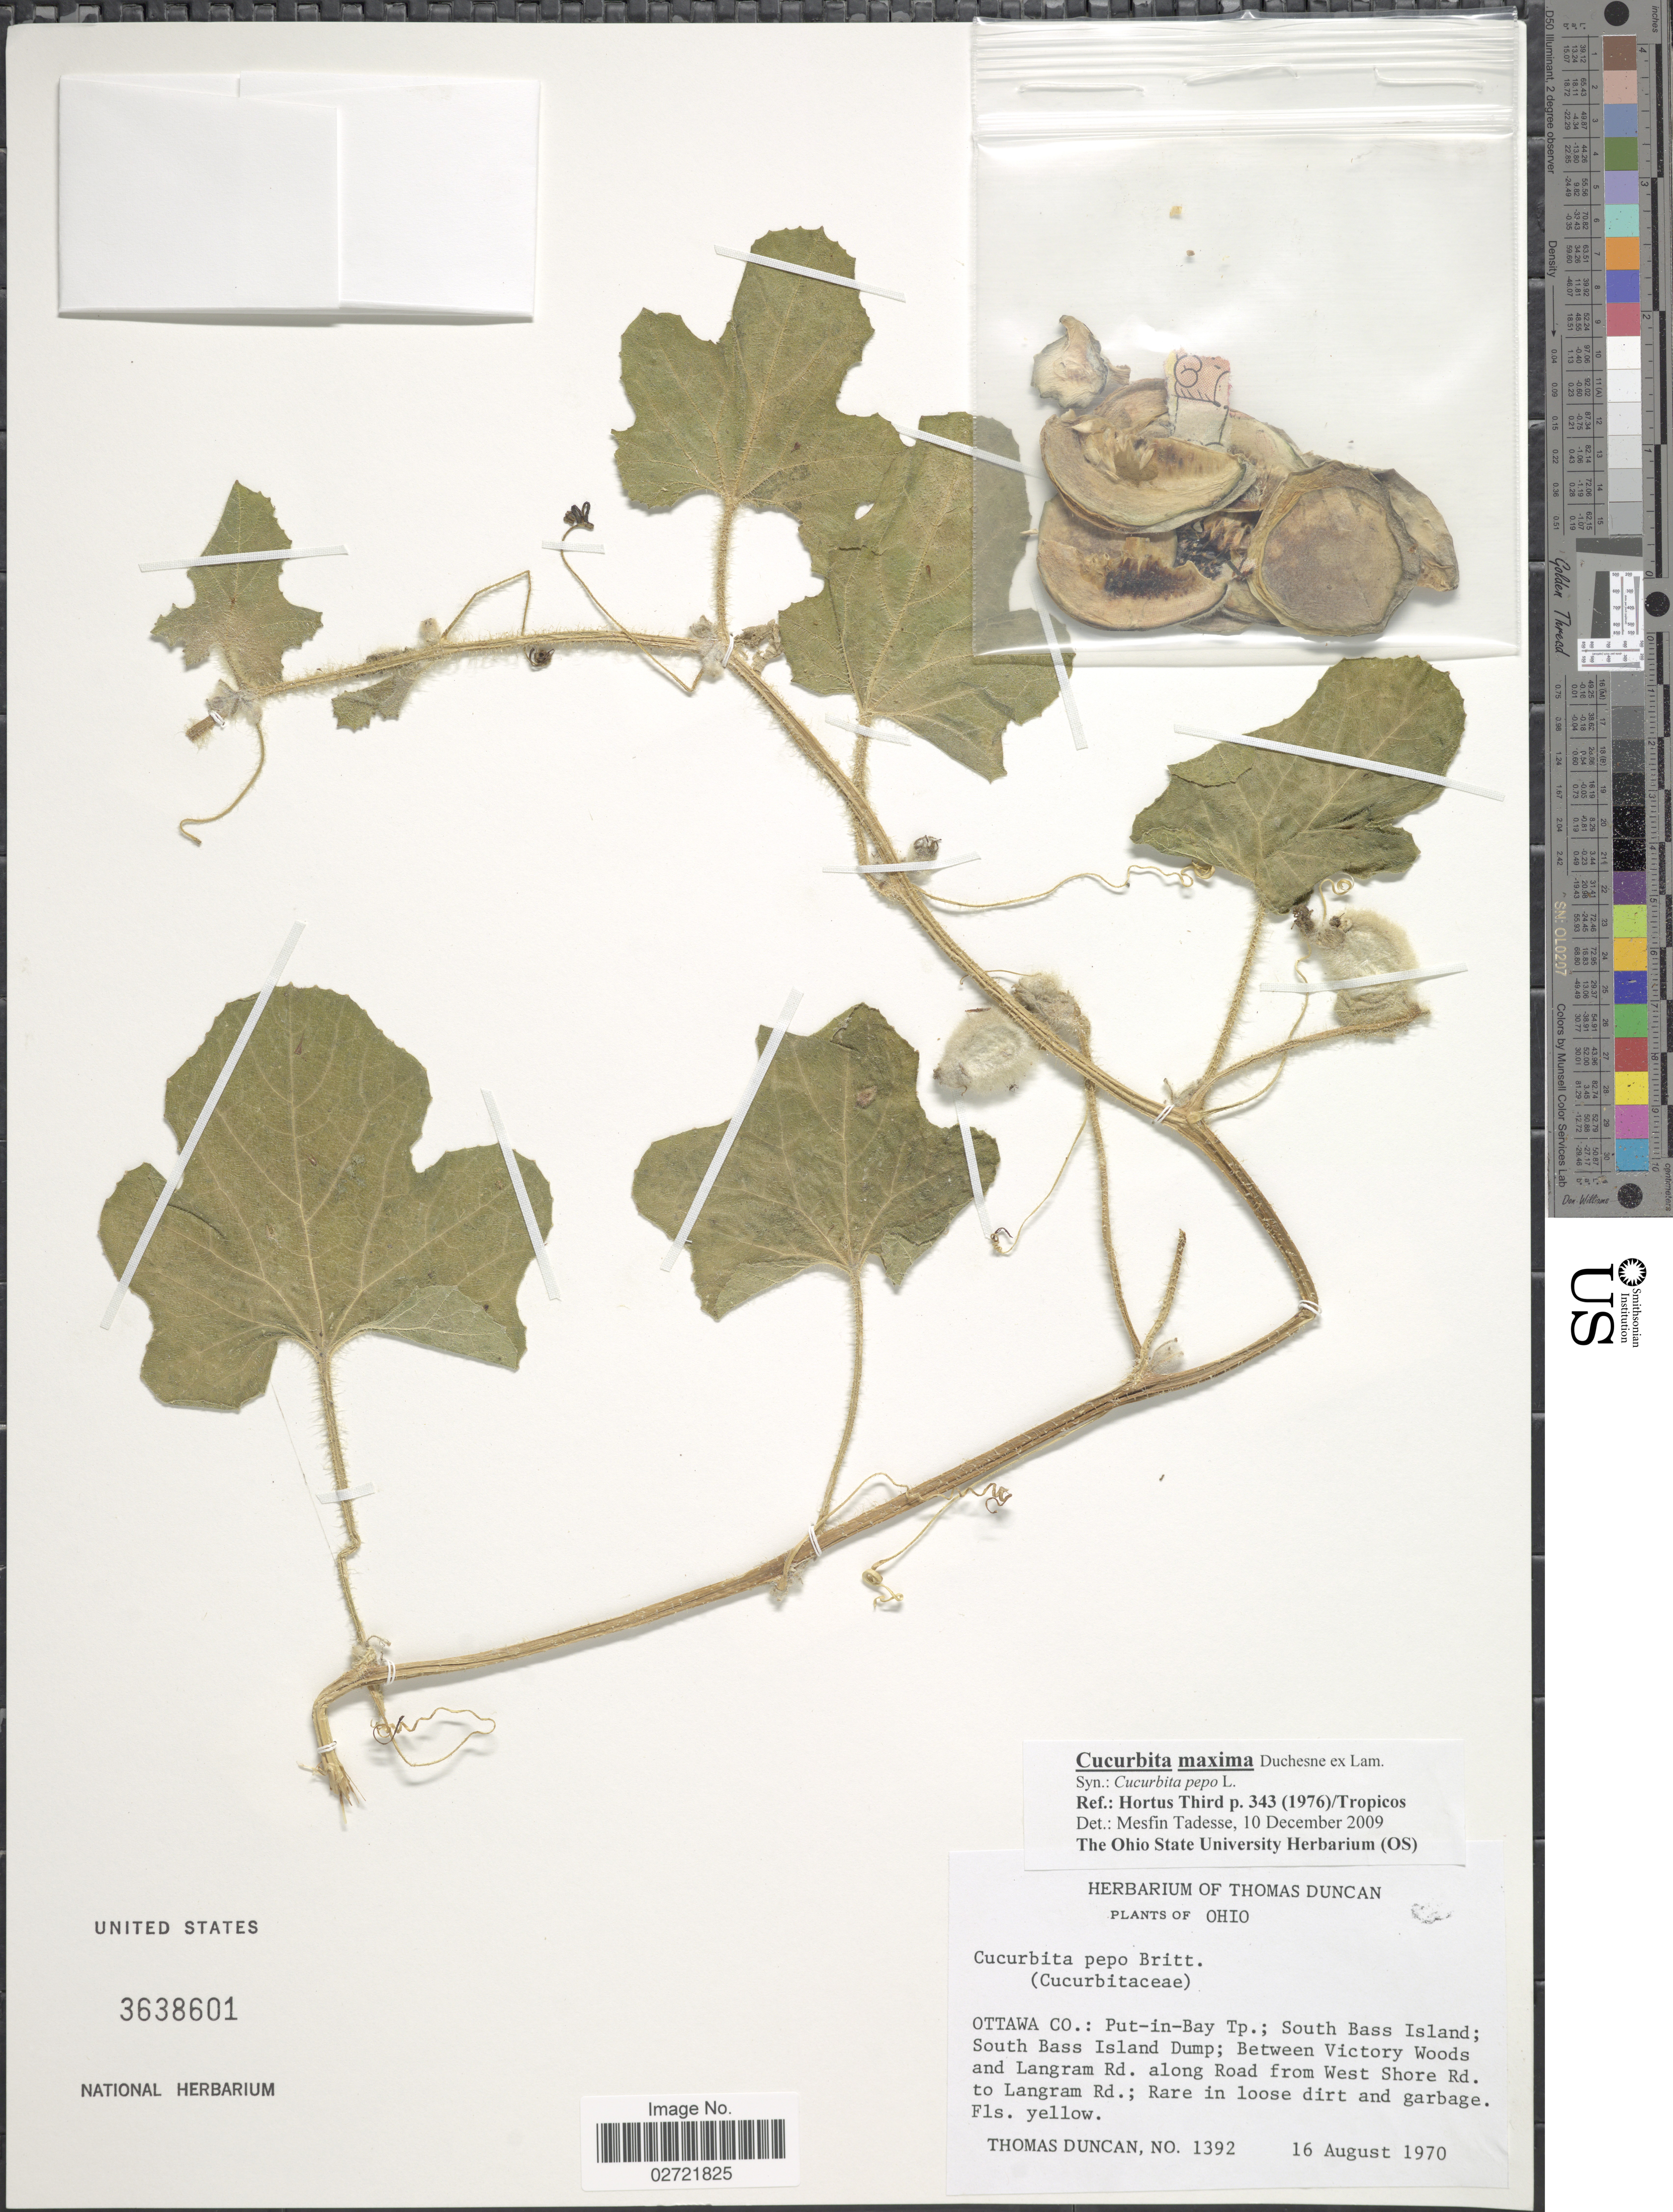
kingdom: Plantae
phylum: Tracheophyta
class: Magnoliopsida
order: Cucurbitales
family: Cucurbitaceae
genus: Cucurbita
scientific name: Cucurbita maxima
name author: Duchesne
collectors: T. Duncan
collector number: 1392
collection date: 1970-08-16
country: United States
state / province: Ohio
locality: Ottawa Co.: Put-in-Bay Tp.; South Bass Island; South Bass Island Dump; Between Victory Woods and Langram Rd. along Road from West Shore Rd. to Langram Rd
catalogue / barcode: US 3638601